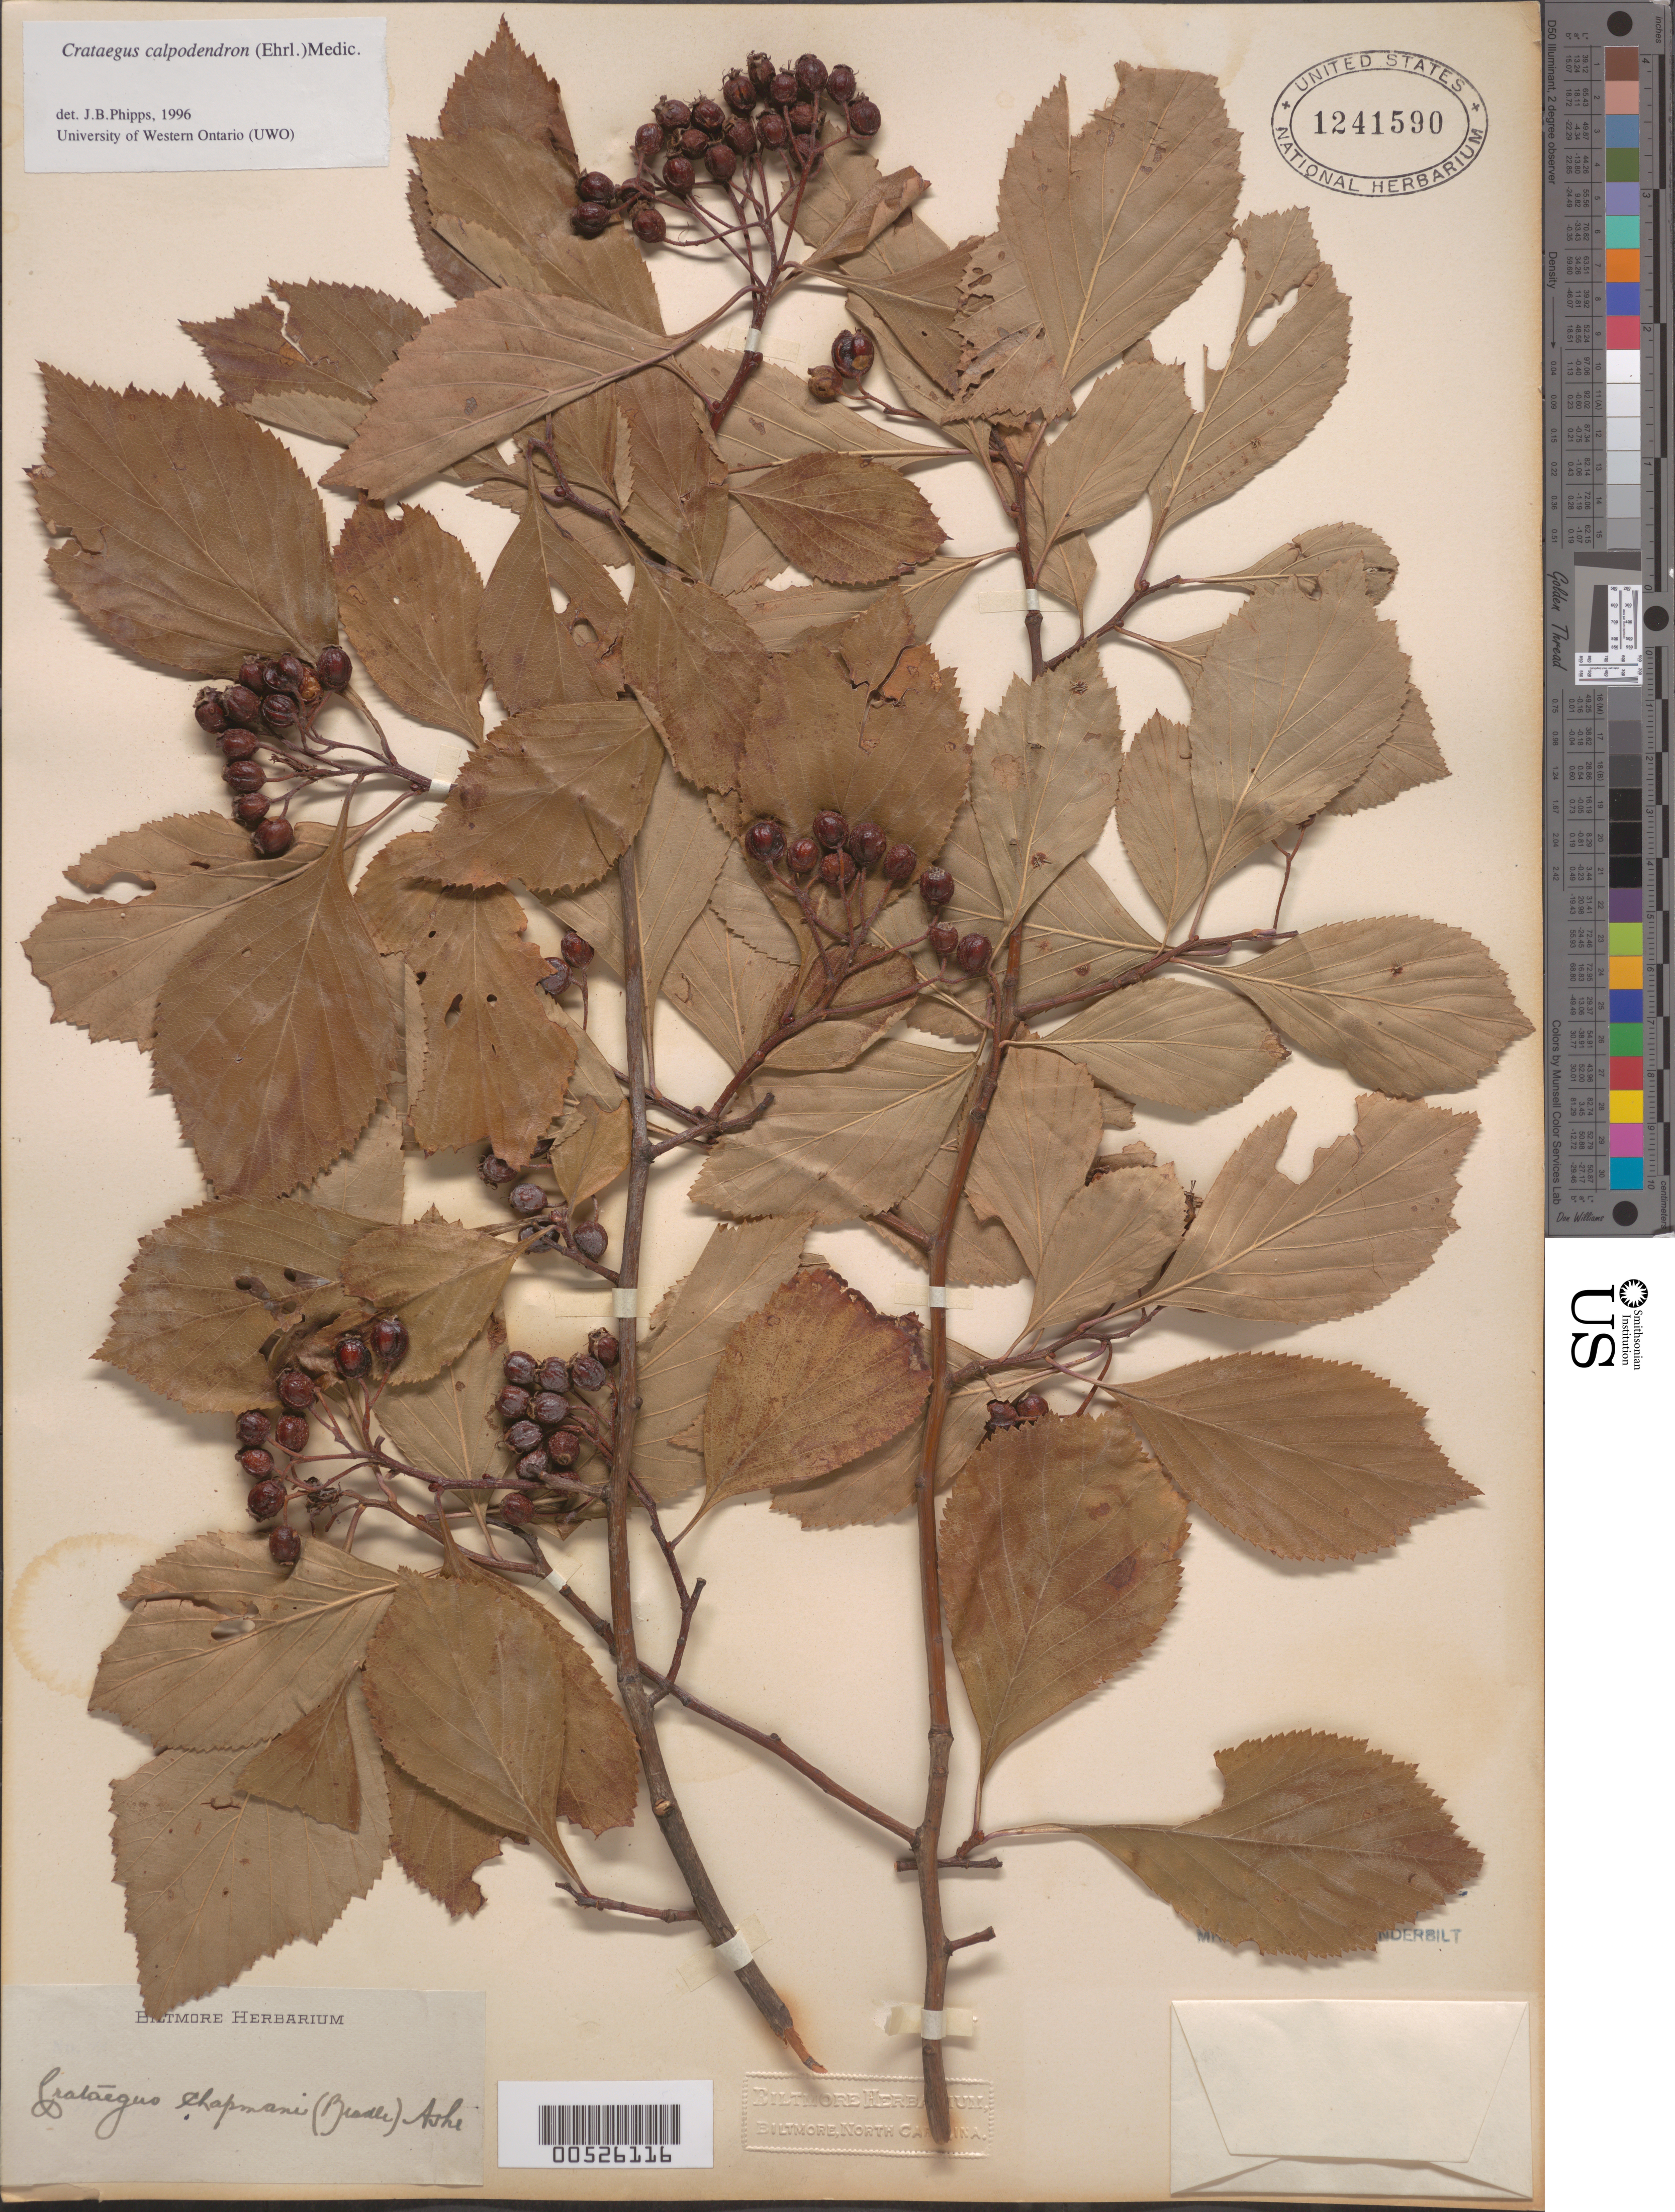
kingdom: Plantae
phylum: Tracheophyta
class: Magnoliopsida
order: Rosales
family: Rosaceae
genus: Crataegus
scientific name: Crataegus calpodendron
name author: (Ehrh.) Medik.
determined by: Phipps, James B., (UWO), University of Western Ontario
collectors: ex herb. Biltmore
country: United States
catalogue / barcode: US 1241590